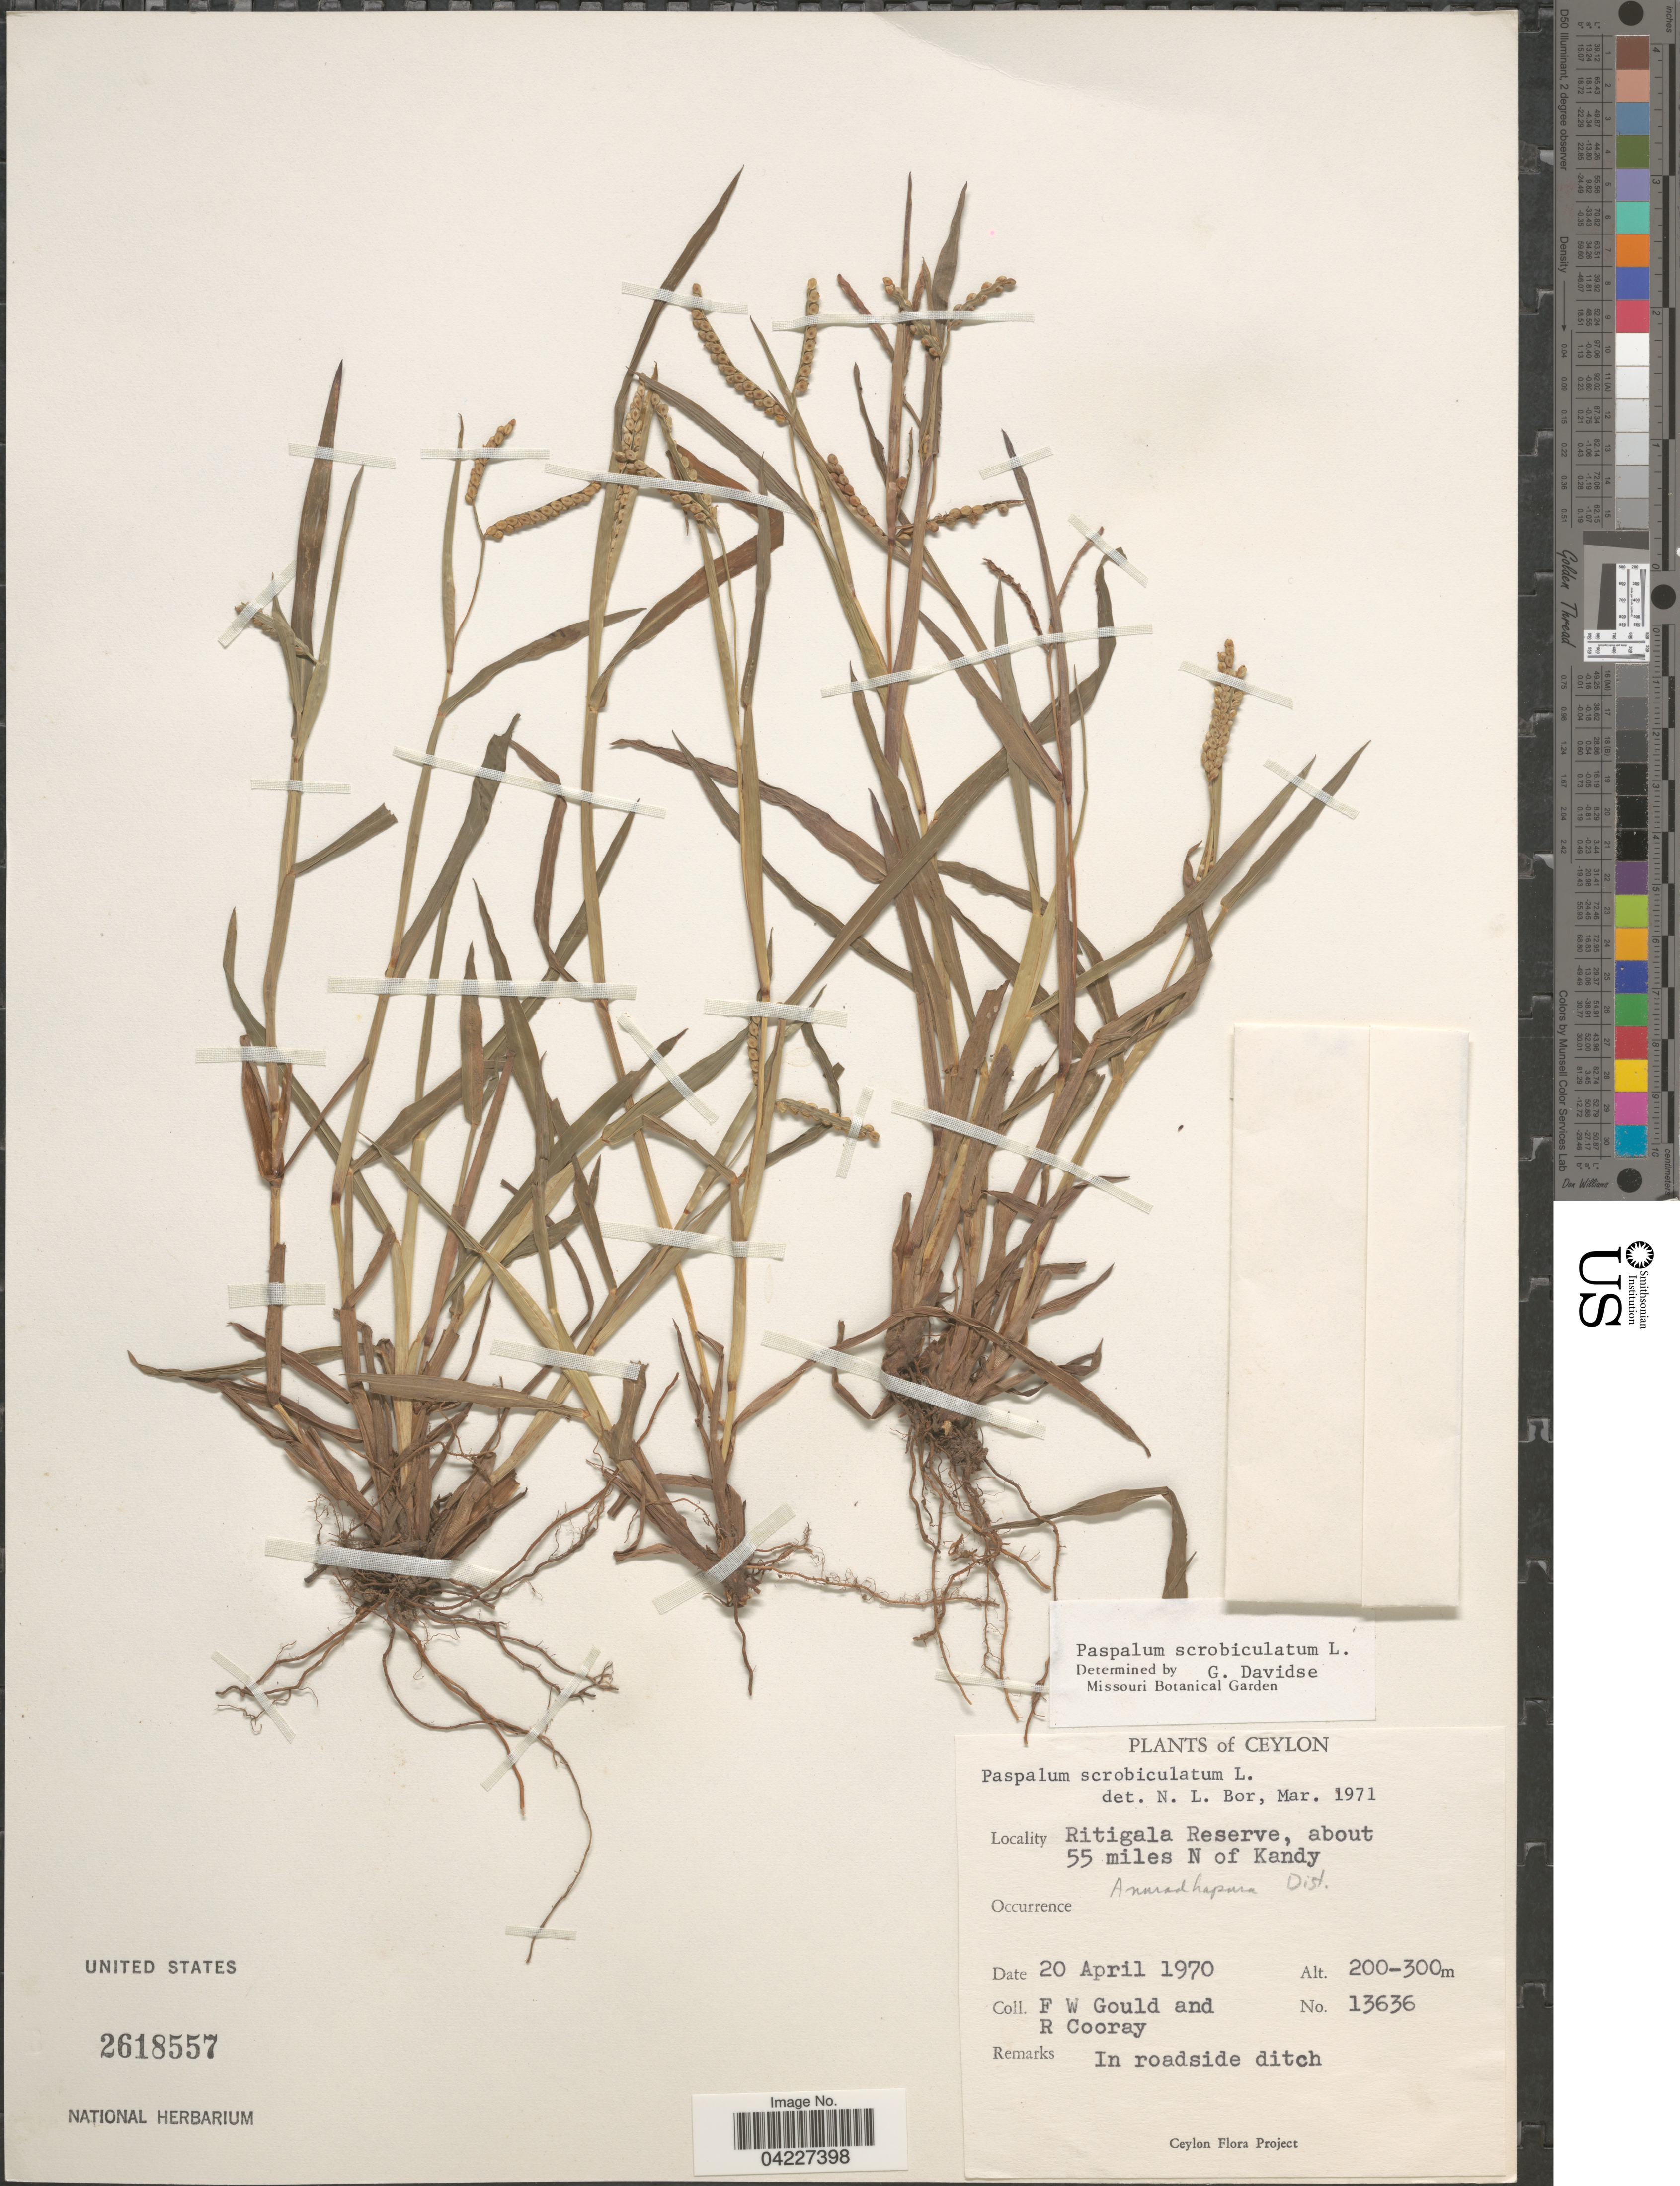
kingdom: Plantae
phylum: Tracheophyta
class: Liliopsida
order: Poales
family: Poaceae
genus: Paspalum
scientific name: Paspalum scrobiculatum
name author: L.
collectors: F. W. Gould & R. Cooray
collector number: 13636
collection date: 1970-04-20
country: Sri Lanka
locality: Ceylon. Ritigala Reserve, about 55 miles N of Kandy. Anuradhapura Dist.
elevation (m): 200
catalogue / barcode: US 2618557